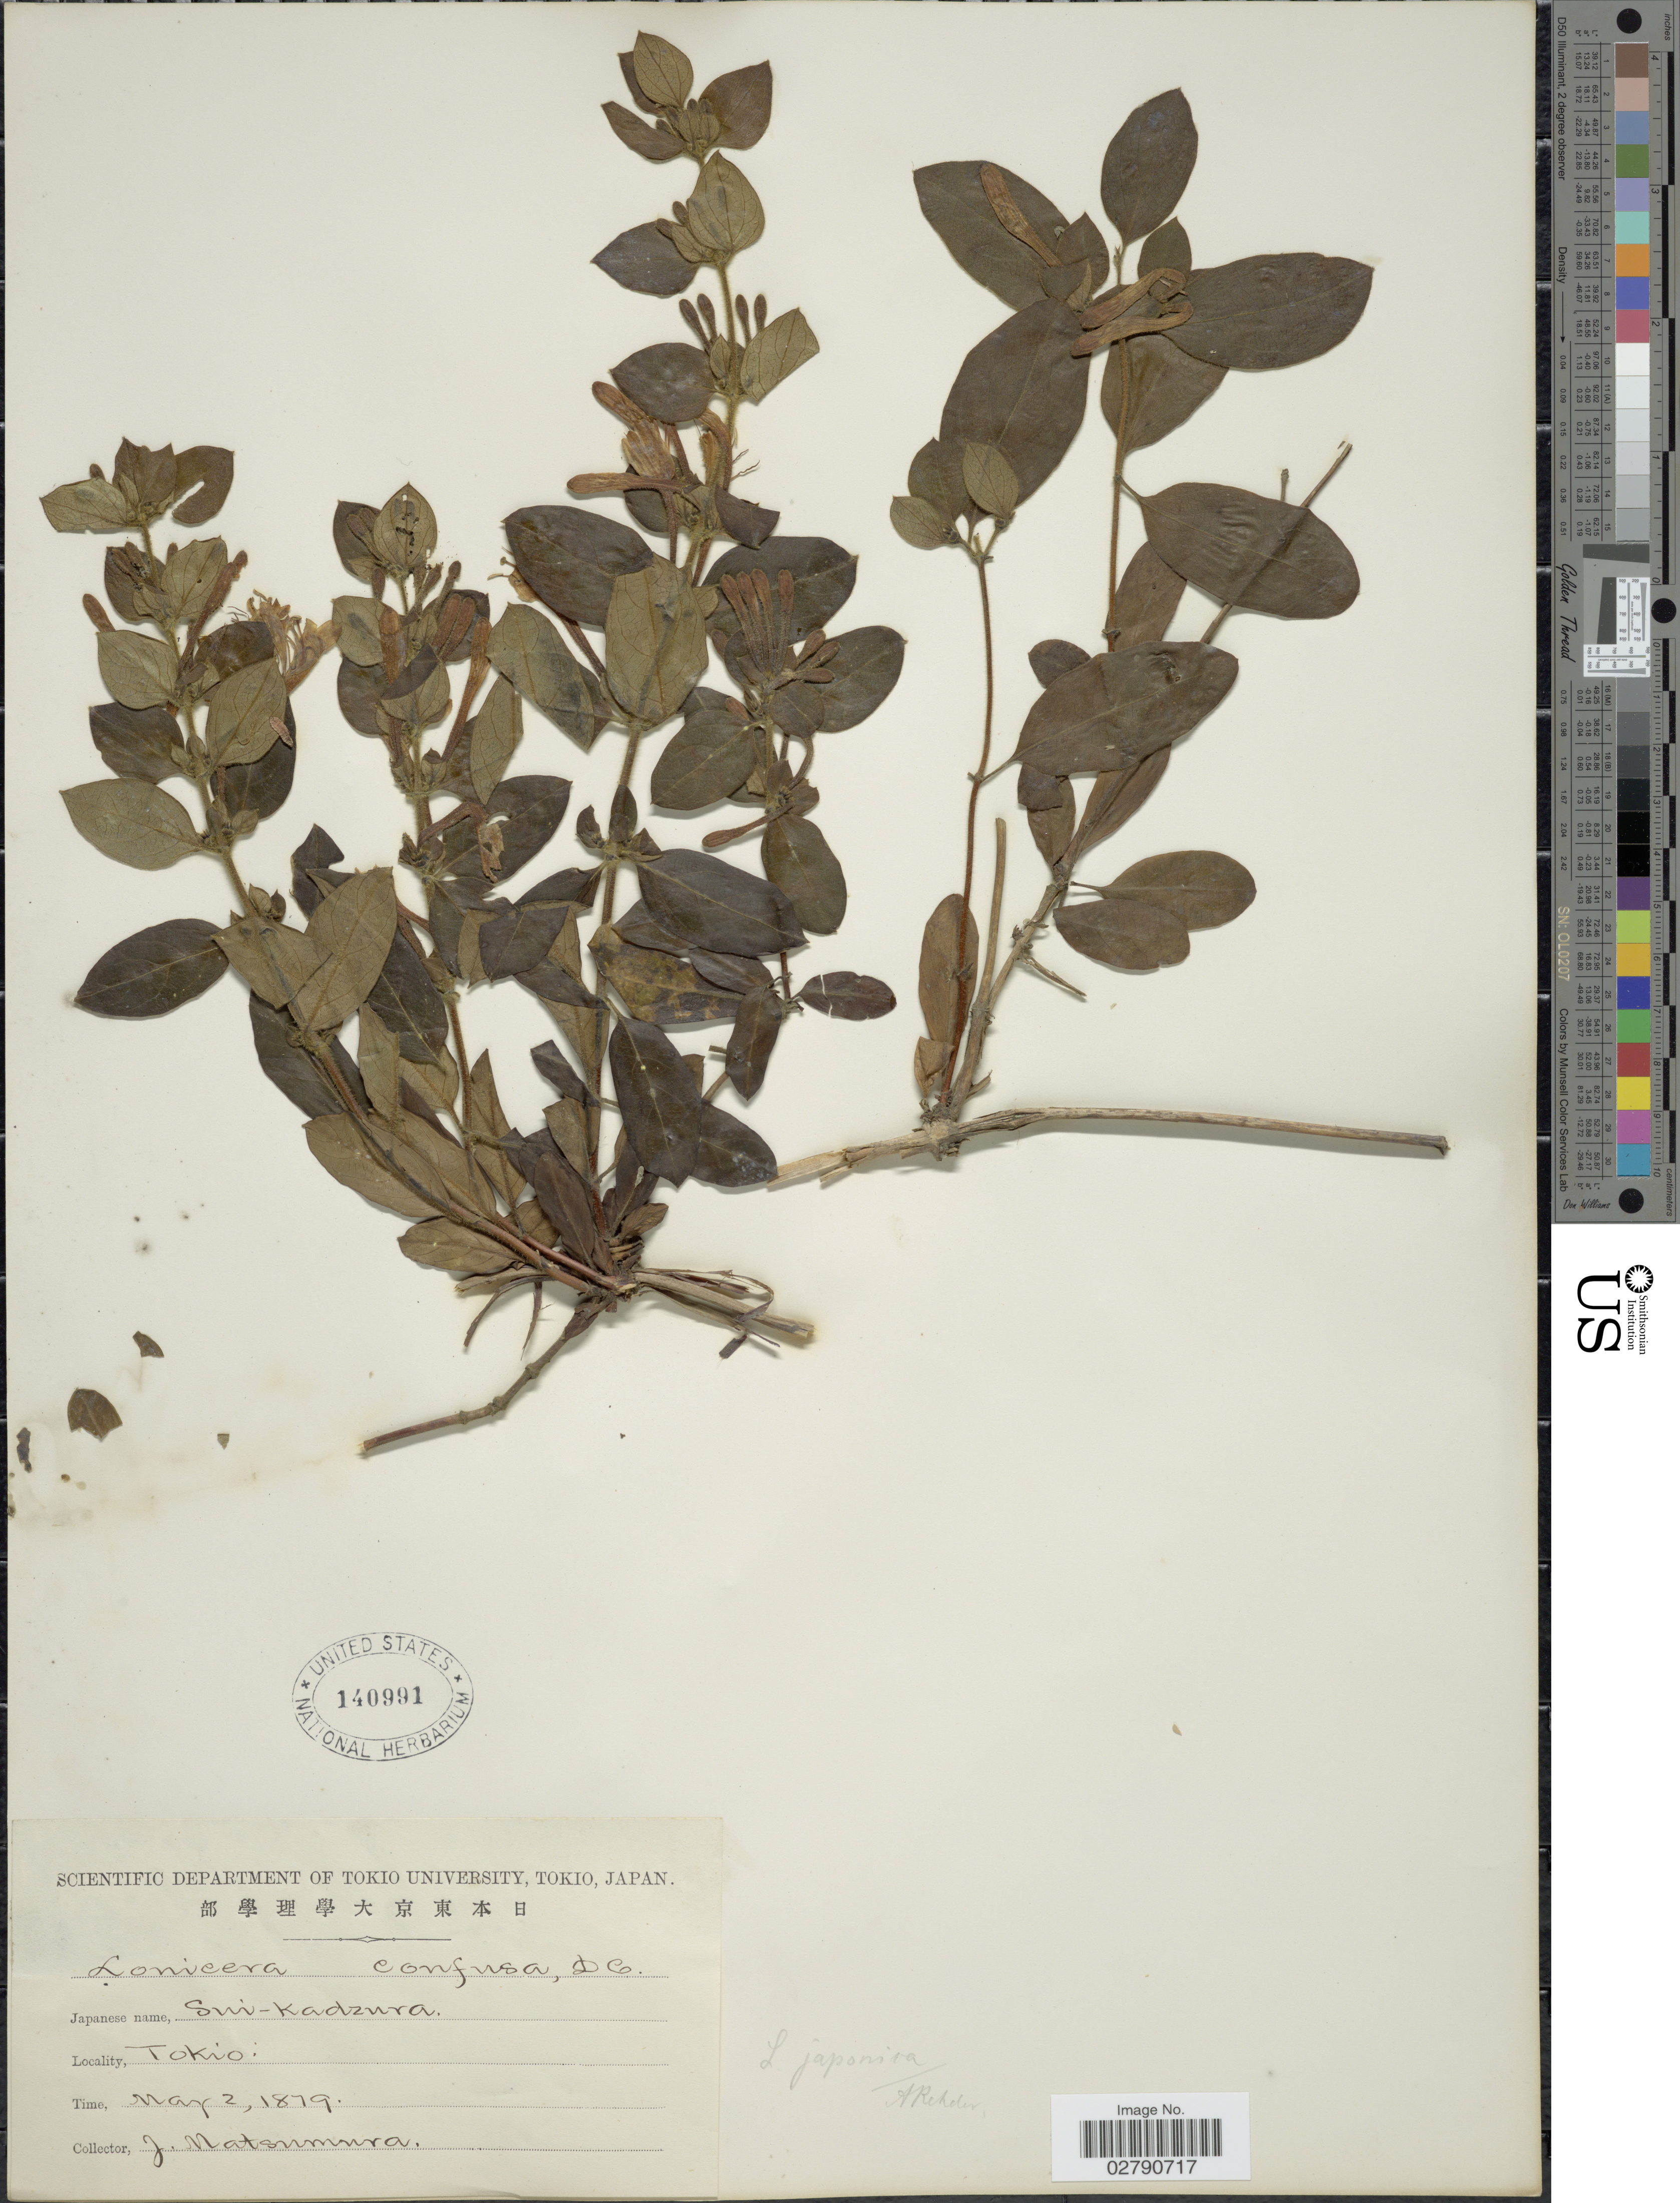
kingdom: Plantae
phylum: Tracheophyta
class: Magnoliopsida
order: Dipsacales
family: Caprifoliaceae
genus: Lonicera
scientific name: Lonicera japonica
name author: Thunb.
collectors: J. Matsumura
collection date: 1879-05-02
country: Japan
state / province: Tokyo, Federal City of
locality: Tokio.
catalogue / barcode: US 140991